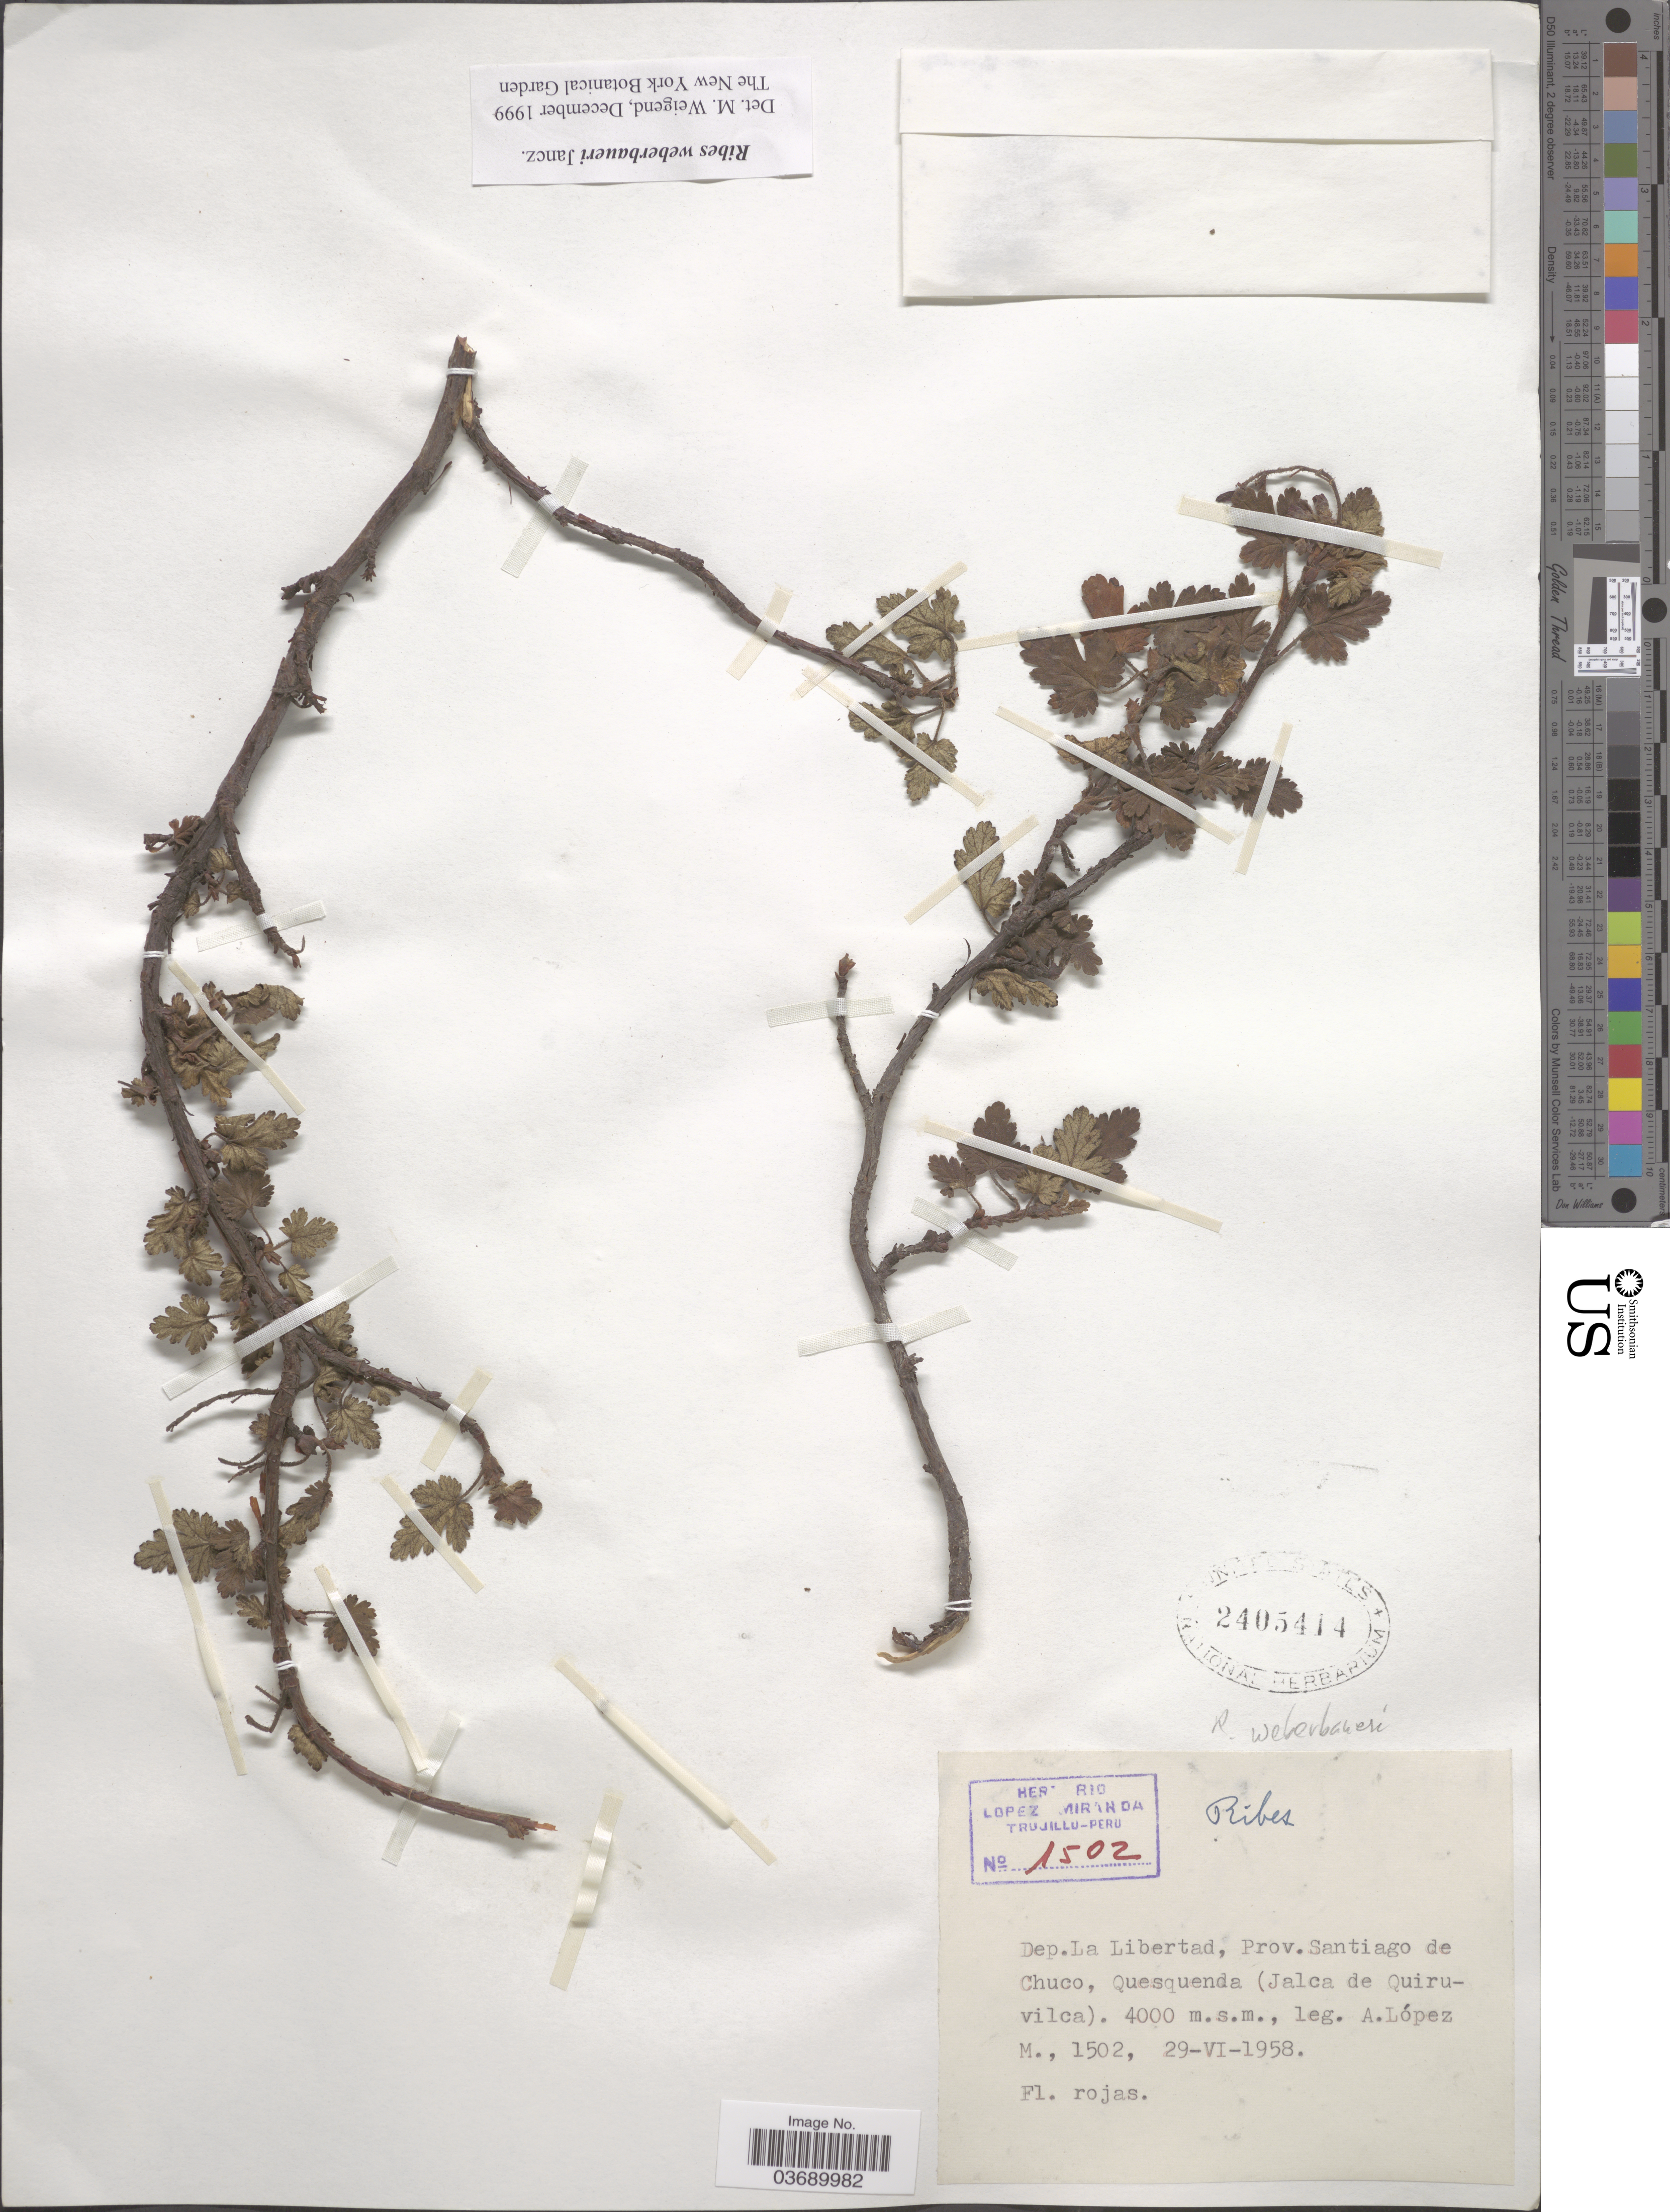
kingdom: Plantae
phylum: Tracheophyta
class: Magnoliopsida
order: Saxifragales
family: Grossulariaceae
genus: Ribes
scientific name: Ribes weberbaueri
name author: Jancz.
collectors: A. López M.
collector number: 1502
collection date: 1958-06-29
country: Peru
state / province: La Libertad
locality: Dep. La Libertad, Prov. Santiago de Chuco, Quesquenda (Jalca de Quiruvilca).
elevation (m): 4000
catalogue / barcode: US 2405414